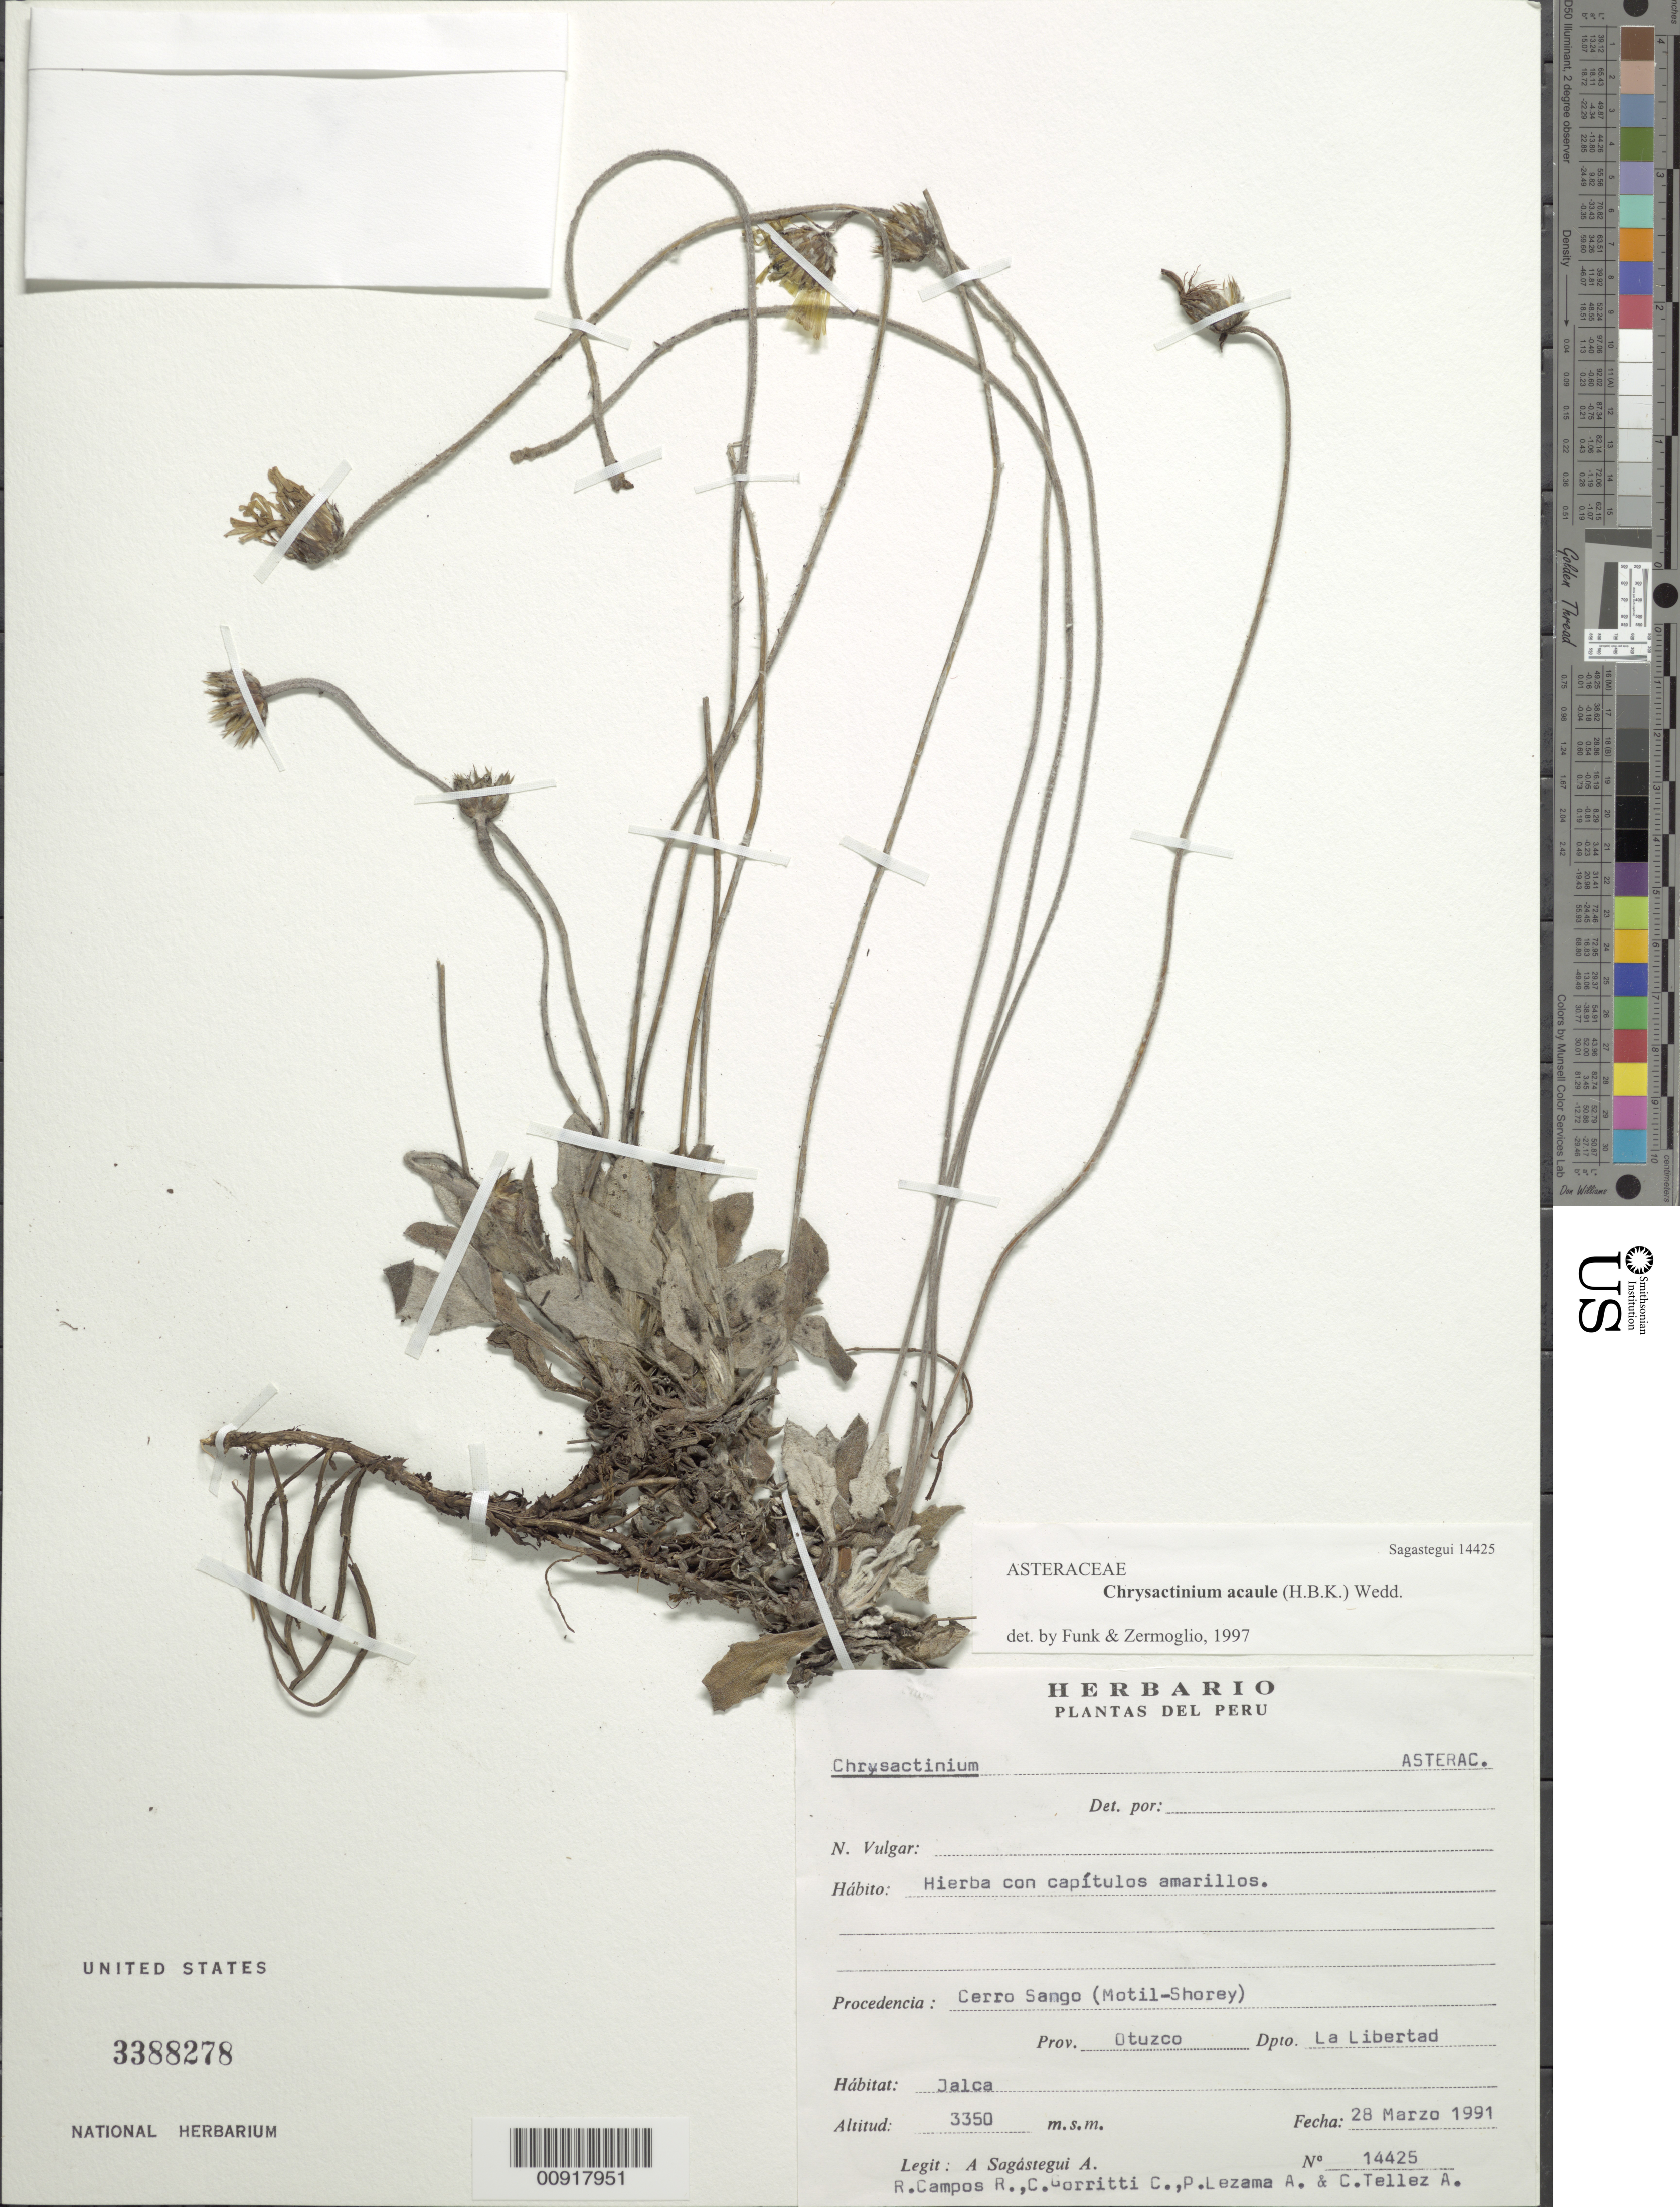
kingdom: Plantae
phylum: Tracheophyta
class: Magnoliopsida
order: Asterales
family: Asteraceae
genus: Chrysactinium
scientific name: Chrysactinium acaule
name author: (Kunth) Wedd.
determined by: Funk, V. A.; Zermoglio, M. F.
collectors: A. Sagástegui A., R. Campos, C. Gorritti C., P. Lezana A. & C. Téllez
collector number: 14425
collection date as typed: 28 March 1991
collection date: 1991-03-28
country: Peru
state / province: La Libertad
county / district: Otuzco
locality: Prov. Contumazá, Dpto. Cajamarca, Cerro Sango (Motil-Shorey)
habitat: Jalca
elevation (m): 3350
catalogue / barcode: US 3388278